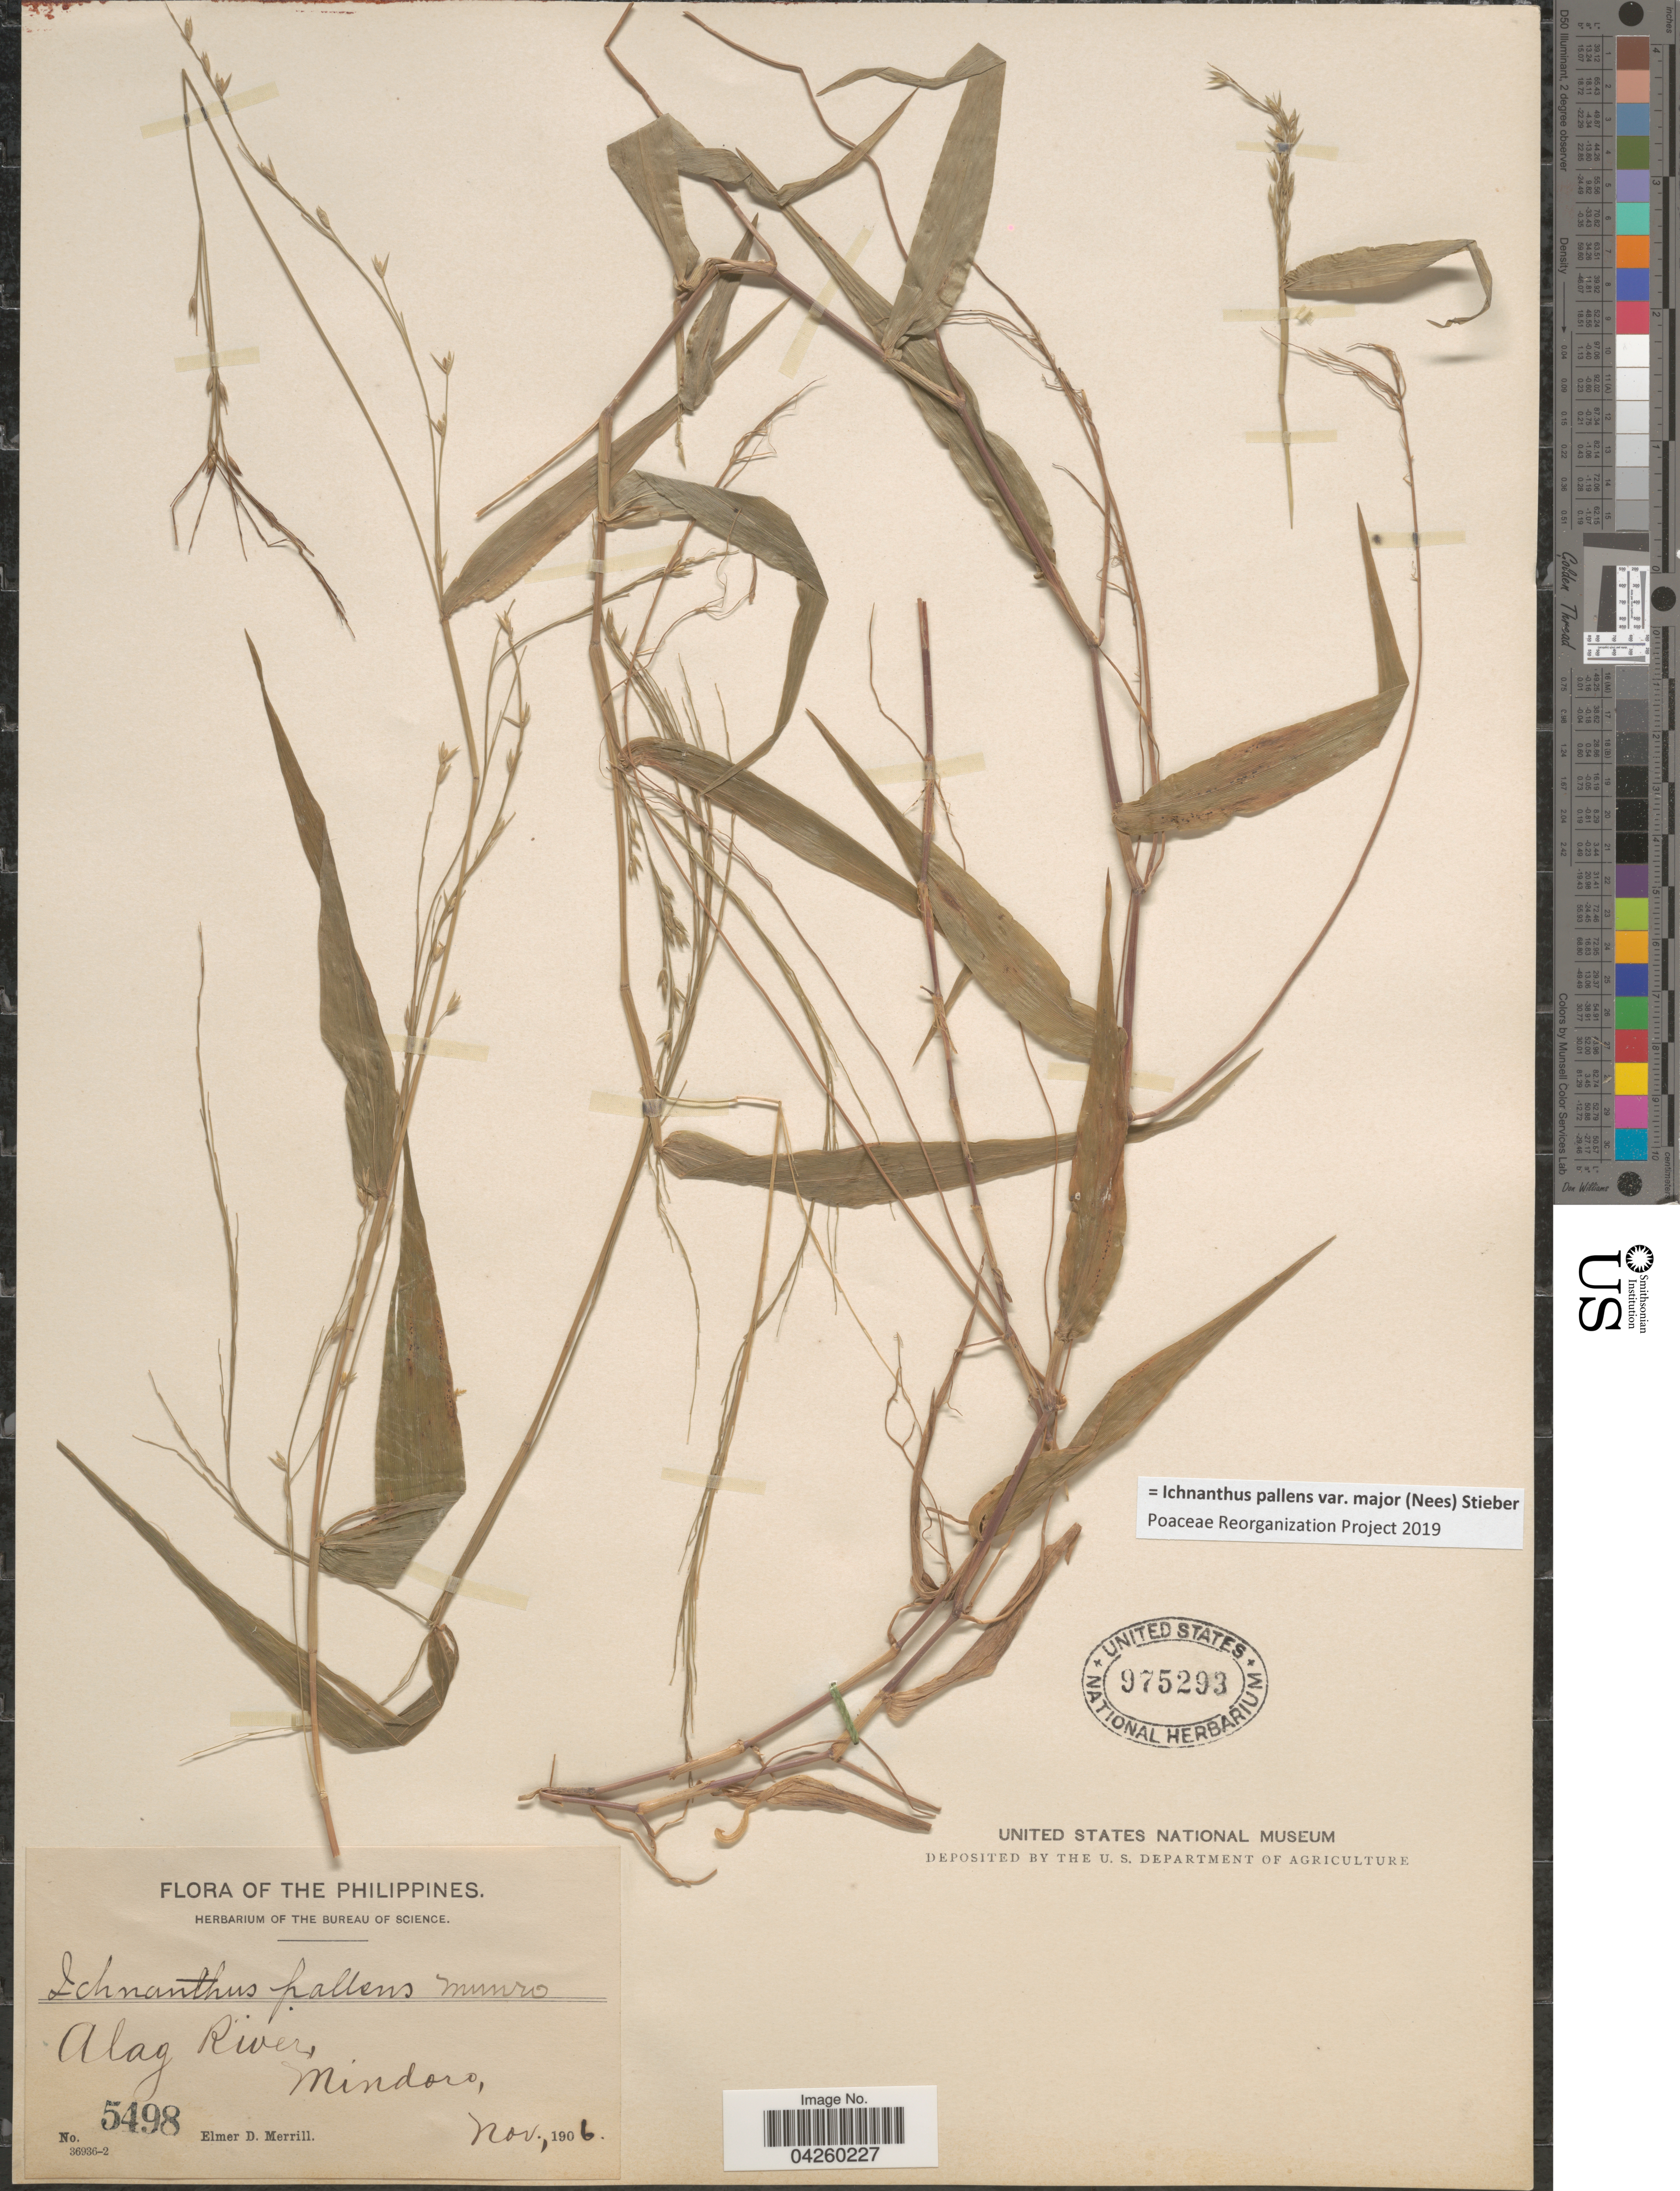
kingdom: Plantae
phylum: Tracheophyta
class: Liliopsida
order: Poales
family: Poaceae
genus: Ichnanthus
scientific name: Ichnanthus pallens var. major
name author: (Nees) Stieber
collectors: E. D. Merrill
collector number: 5498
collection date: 1906-11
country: Philippines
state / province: Mimaropa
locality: Alag River, Mindoro.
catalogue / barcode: US 975293